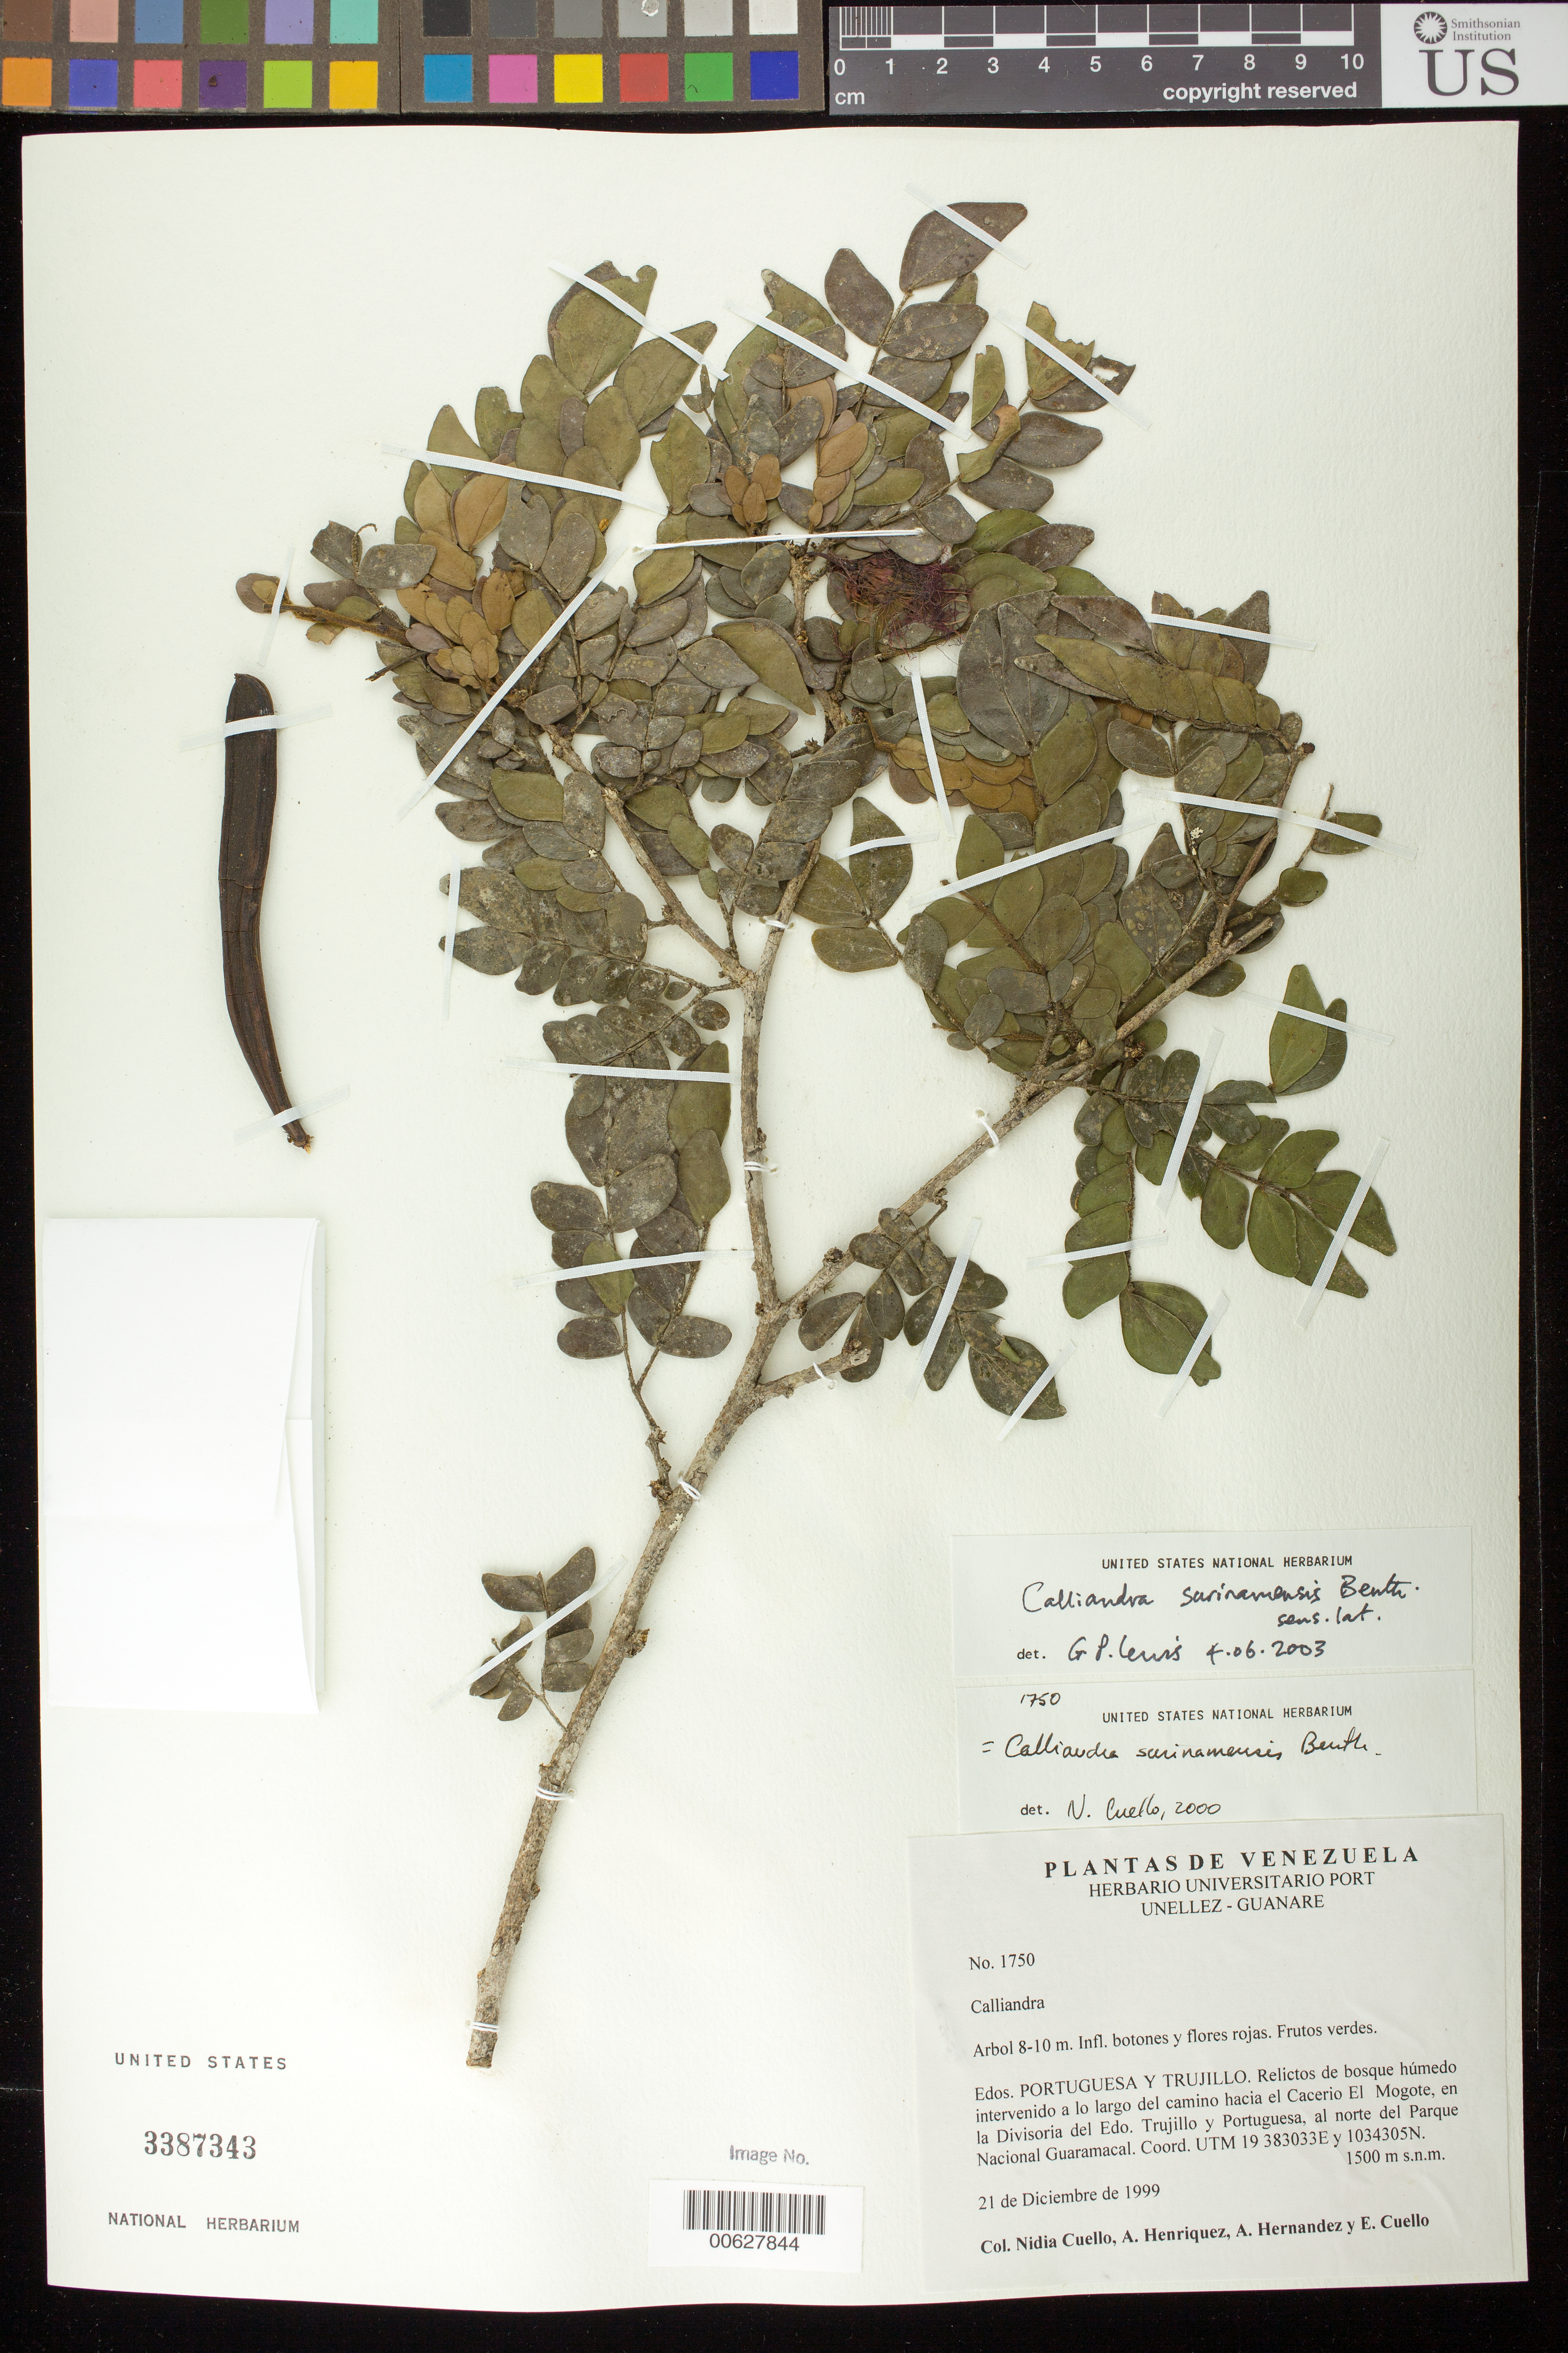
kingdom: Plantae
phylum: Tracheophyta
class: Magnoliopsida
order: Fabales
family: Fabaceae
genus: Calliandra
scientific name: Calliandra surinamensis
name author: Benth.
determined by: Cuello, Nidia L.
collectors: N. L. Cuello, A. Henríquez, A. Hernandez & E. Cuello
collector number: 1750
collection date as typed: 21 Dec 1999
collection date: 1999-12-21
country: Venezuela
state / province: Portuguesa / Trujillo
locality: Largo del camino hacia el Cacerio El Mogote, en la Divisoria del Edo. Trujillo y Portuguesa. N Parque Nacional Guaramacal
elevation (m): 1500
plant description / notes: PORT, US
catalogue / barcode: US 3387343